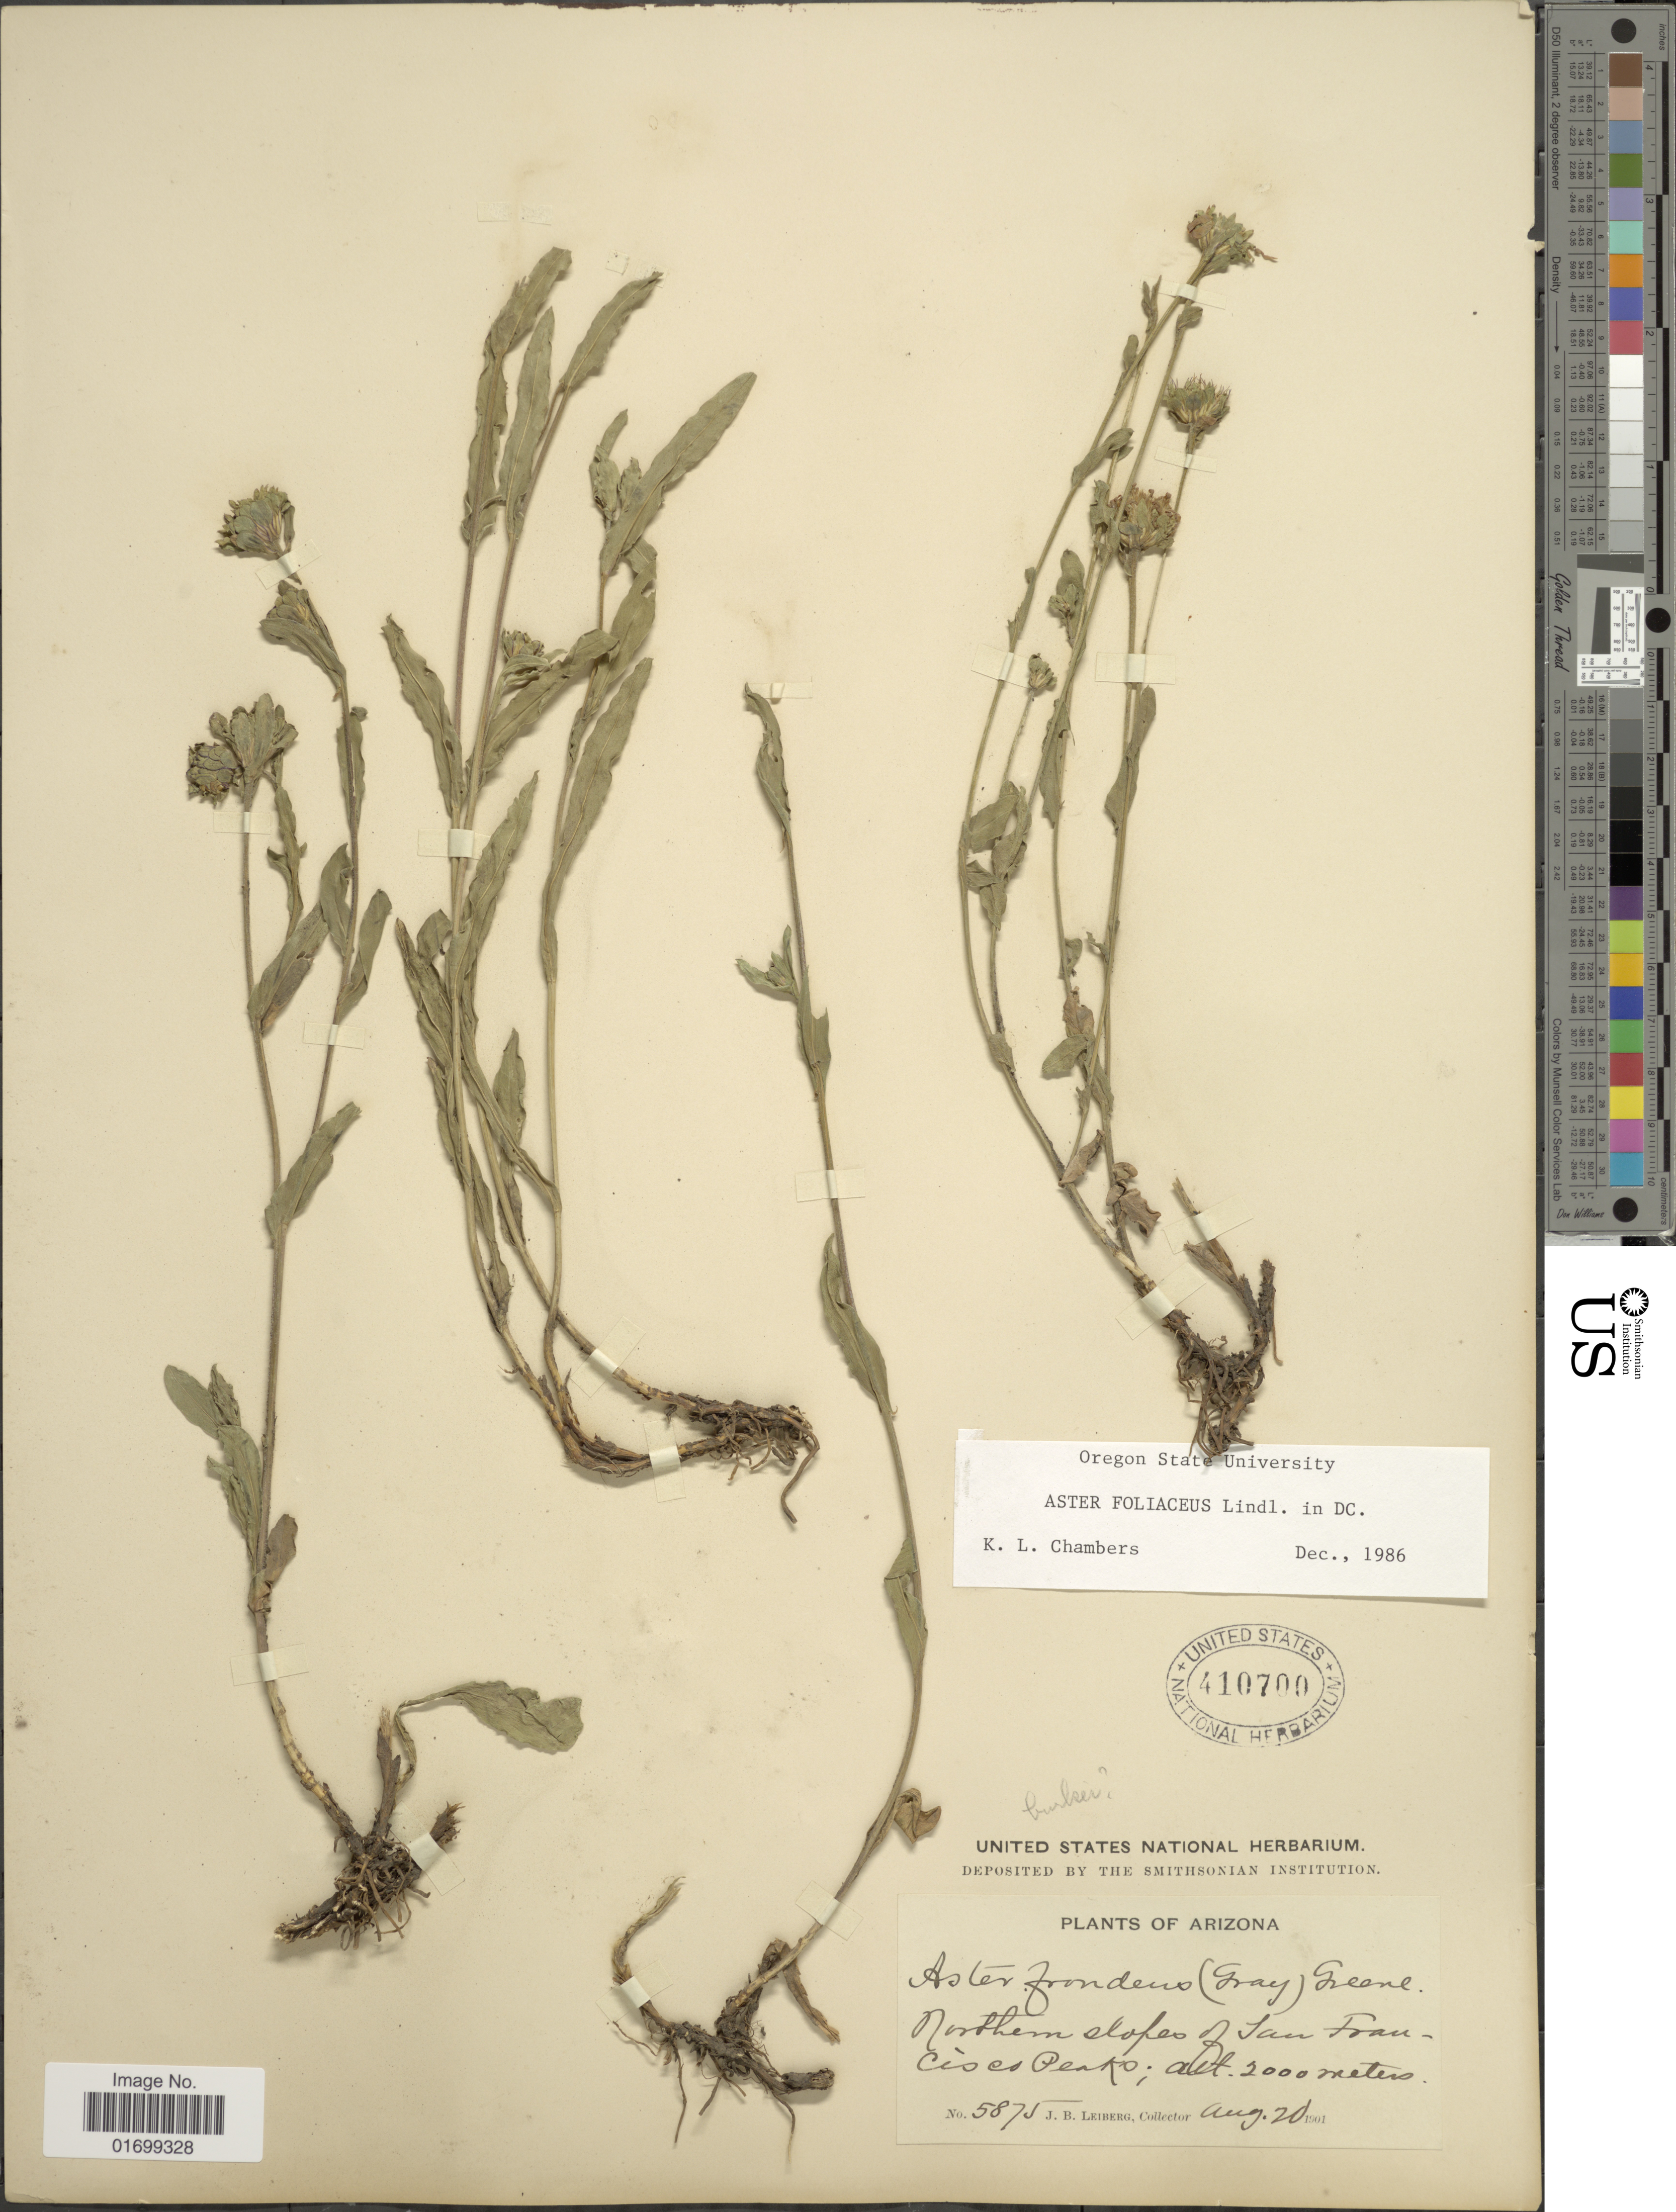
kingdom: Plantae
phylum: Tracheophyta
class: Magnoliopsida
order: Asterales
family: Asteraceae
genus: Symphyotrichum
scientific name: Symphyotrichum foliaceum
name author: (Lindl. ex DC.) G.L. Nesom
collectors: J. B. Leiberg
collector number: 5875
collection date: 1901-08-20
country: United States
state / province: Arizona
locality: Northern slopes of San Francisco Peaks.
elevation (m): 2000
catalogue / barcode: US 410700